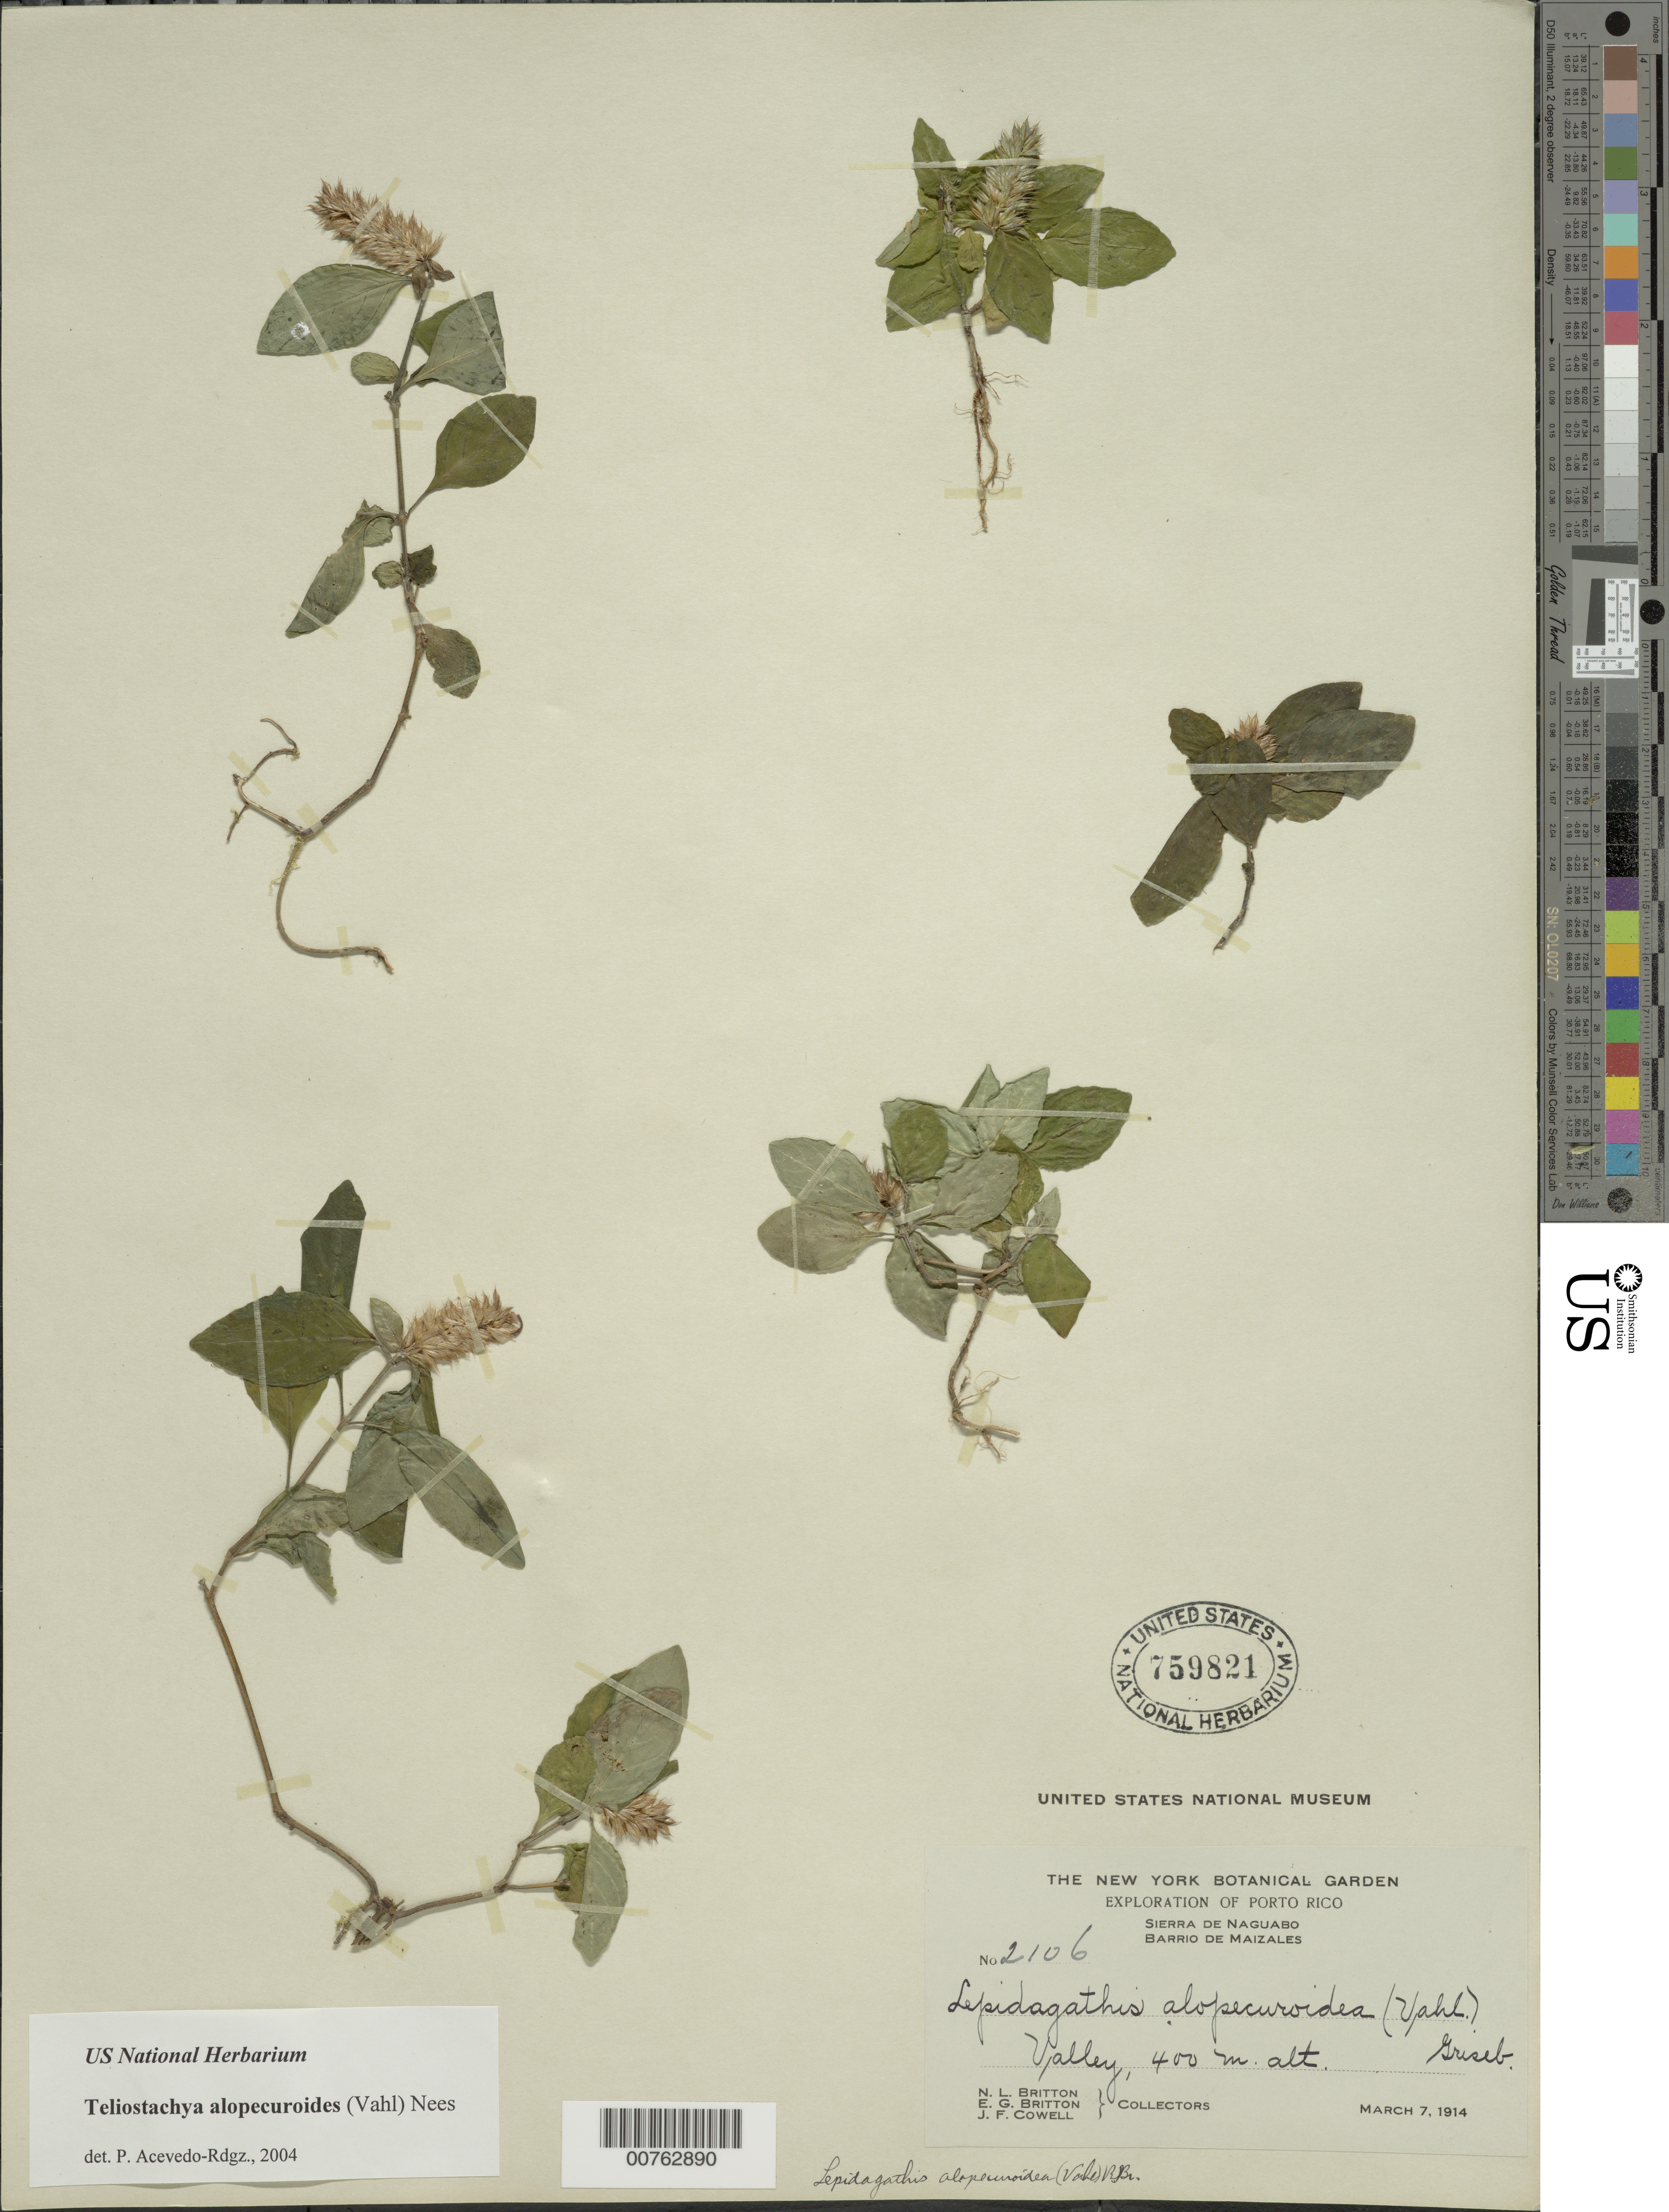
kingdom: Plantae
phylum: Tracheophyta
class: Magnoliopsida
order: Lamiales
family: Acanthaceae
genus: Teliostachya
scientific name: Teliostachya alopecuroidea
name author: (Vahl) Nees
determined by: Acevedo-Rodríguez, P., (BOT), Smithsonian Institution - National Museum of Natural History (UNITED STATES)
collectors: N. Britton, E. G. Britton & J. F. Cowell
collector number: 2106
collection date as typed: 07 Mar 1914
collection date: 1914-03-07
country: Puerto Rico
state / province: Naguabo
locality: Sierra de Naguabo, Barrio de Maizales. Valley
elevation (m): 400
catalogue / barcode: US 759821